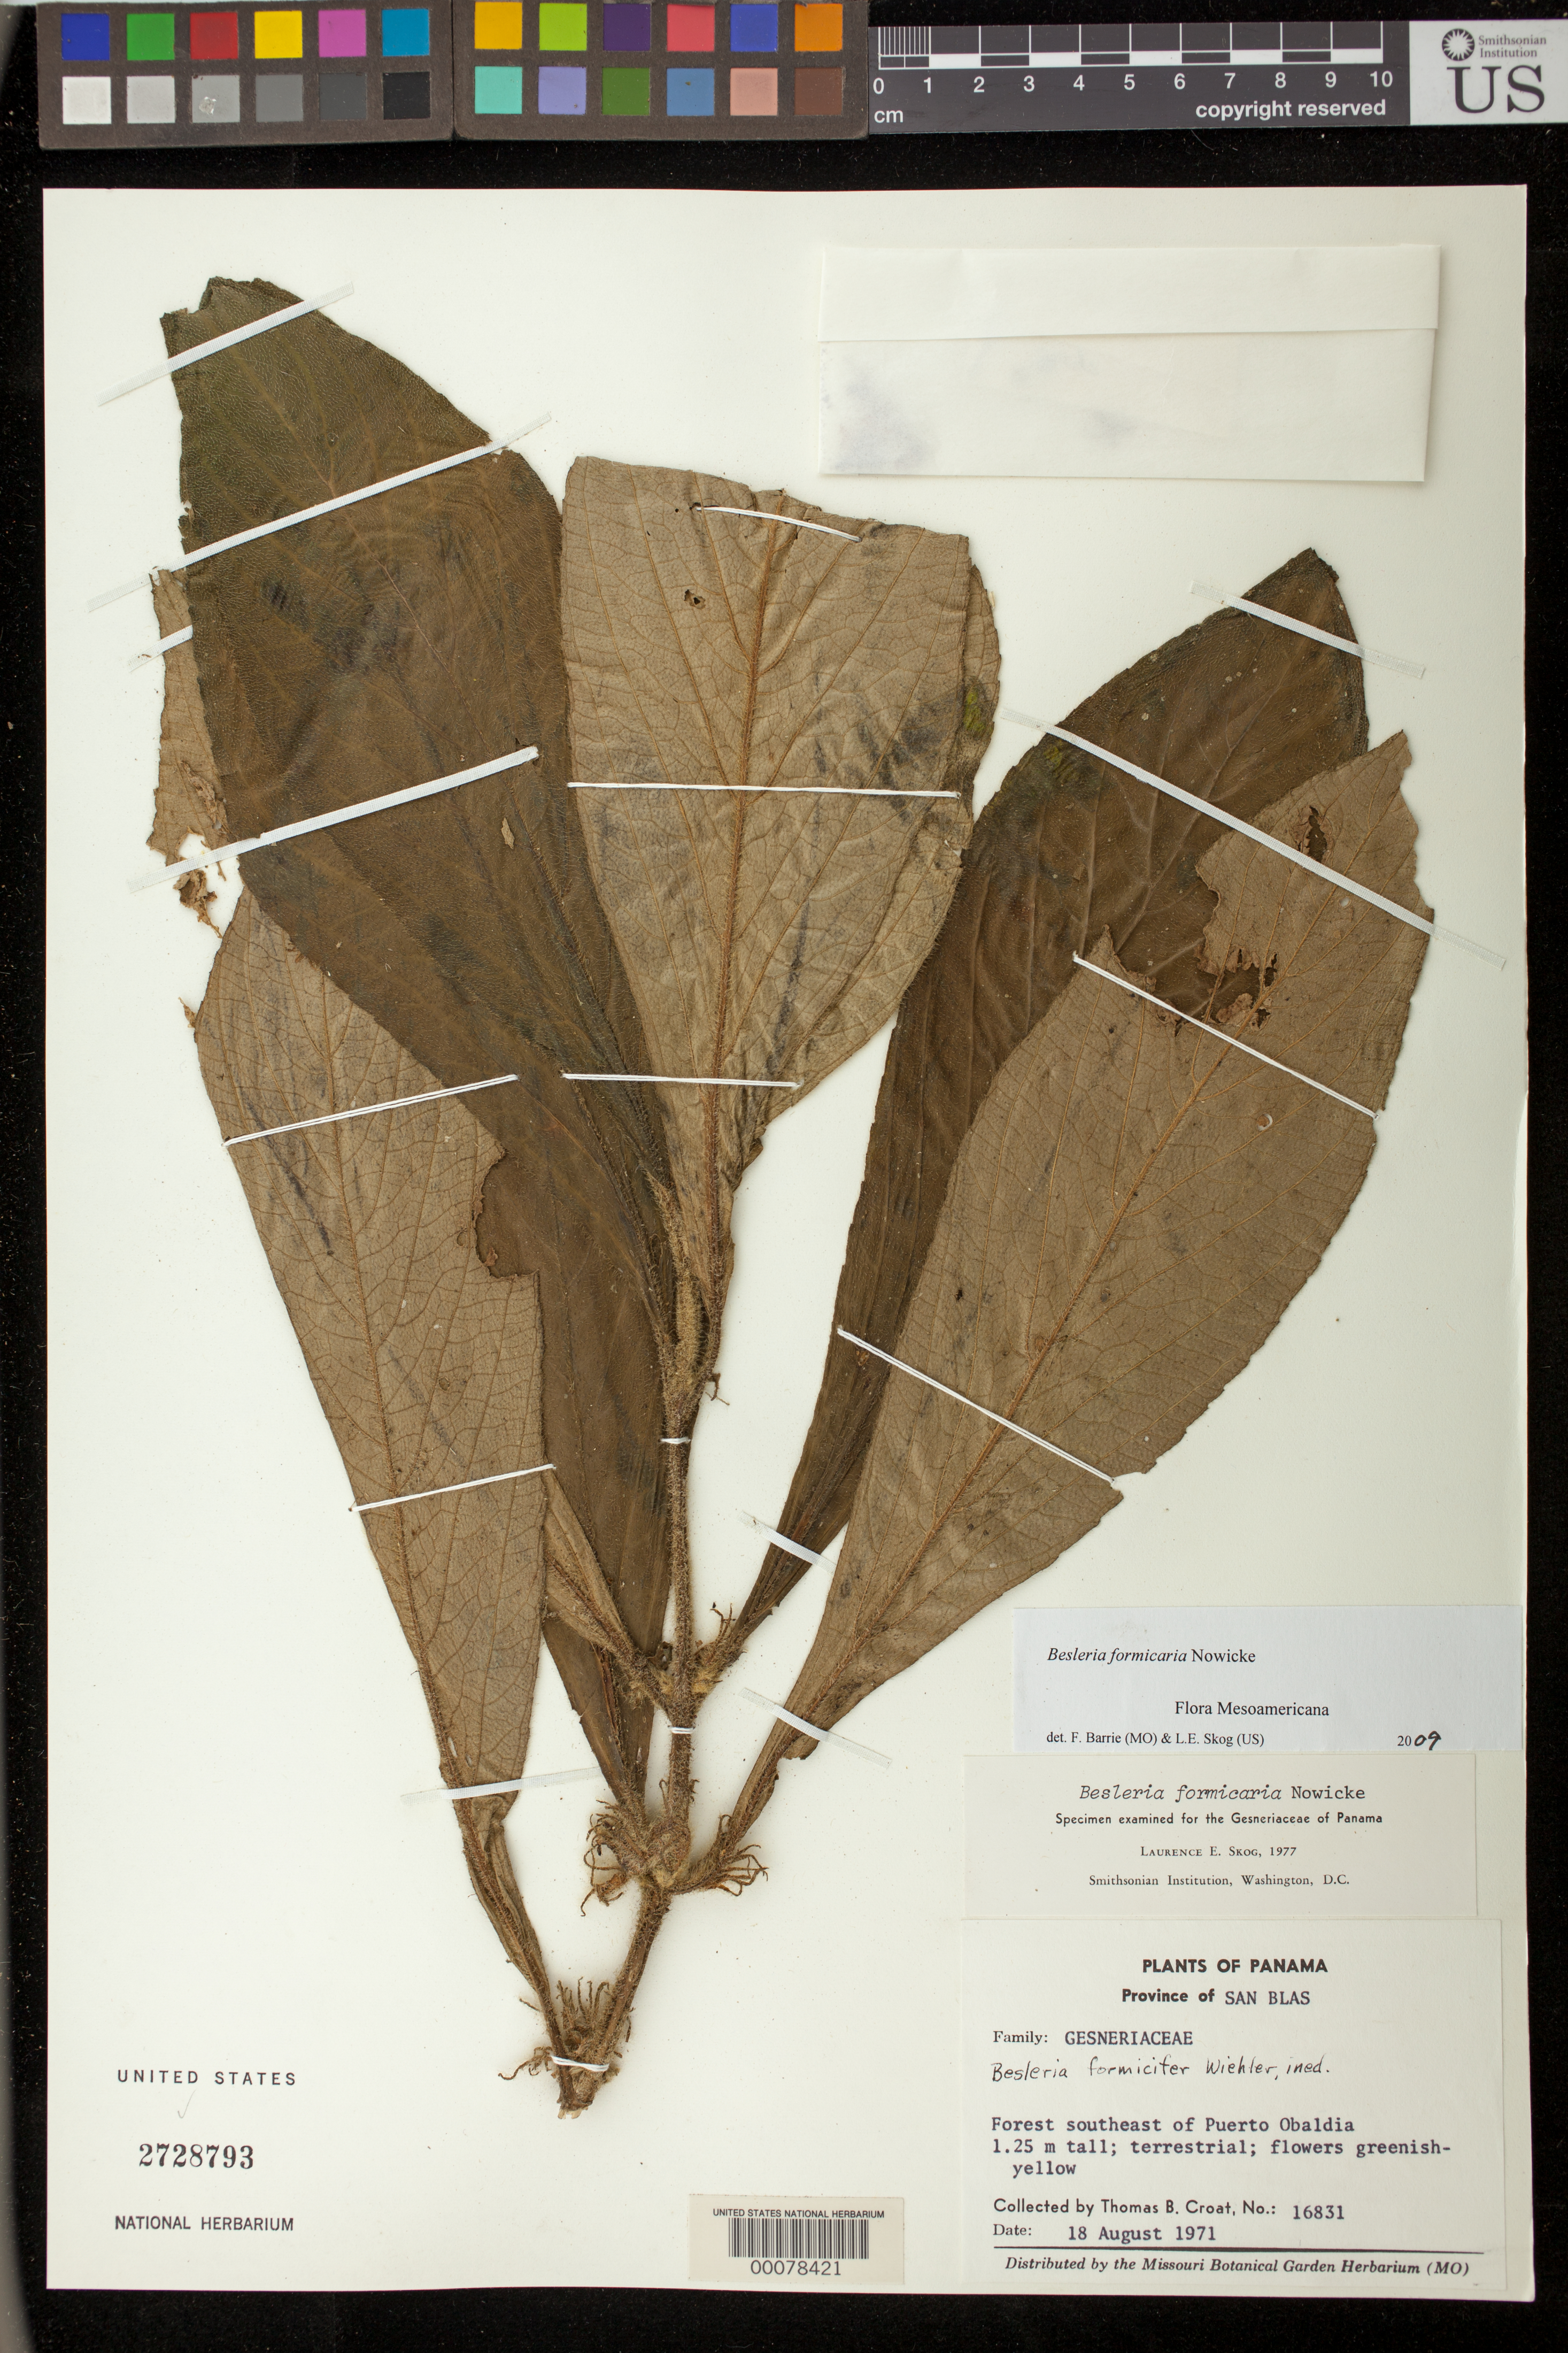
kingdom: Plantae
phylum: Tracheophyta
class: Magnoliopsida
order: Lamiales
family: Gesneriaceae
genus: Besleria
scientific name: Besleria formicaria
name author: Nowicke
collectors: T. B. Croat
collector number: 16831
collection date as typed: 18 Aug 1971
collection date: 1971-08-18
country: Panama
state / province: Kuna Yala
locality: SE of Puerto Obaldia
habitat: Forest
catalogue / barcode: US 2728793